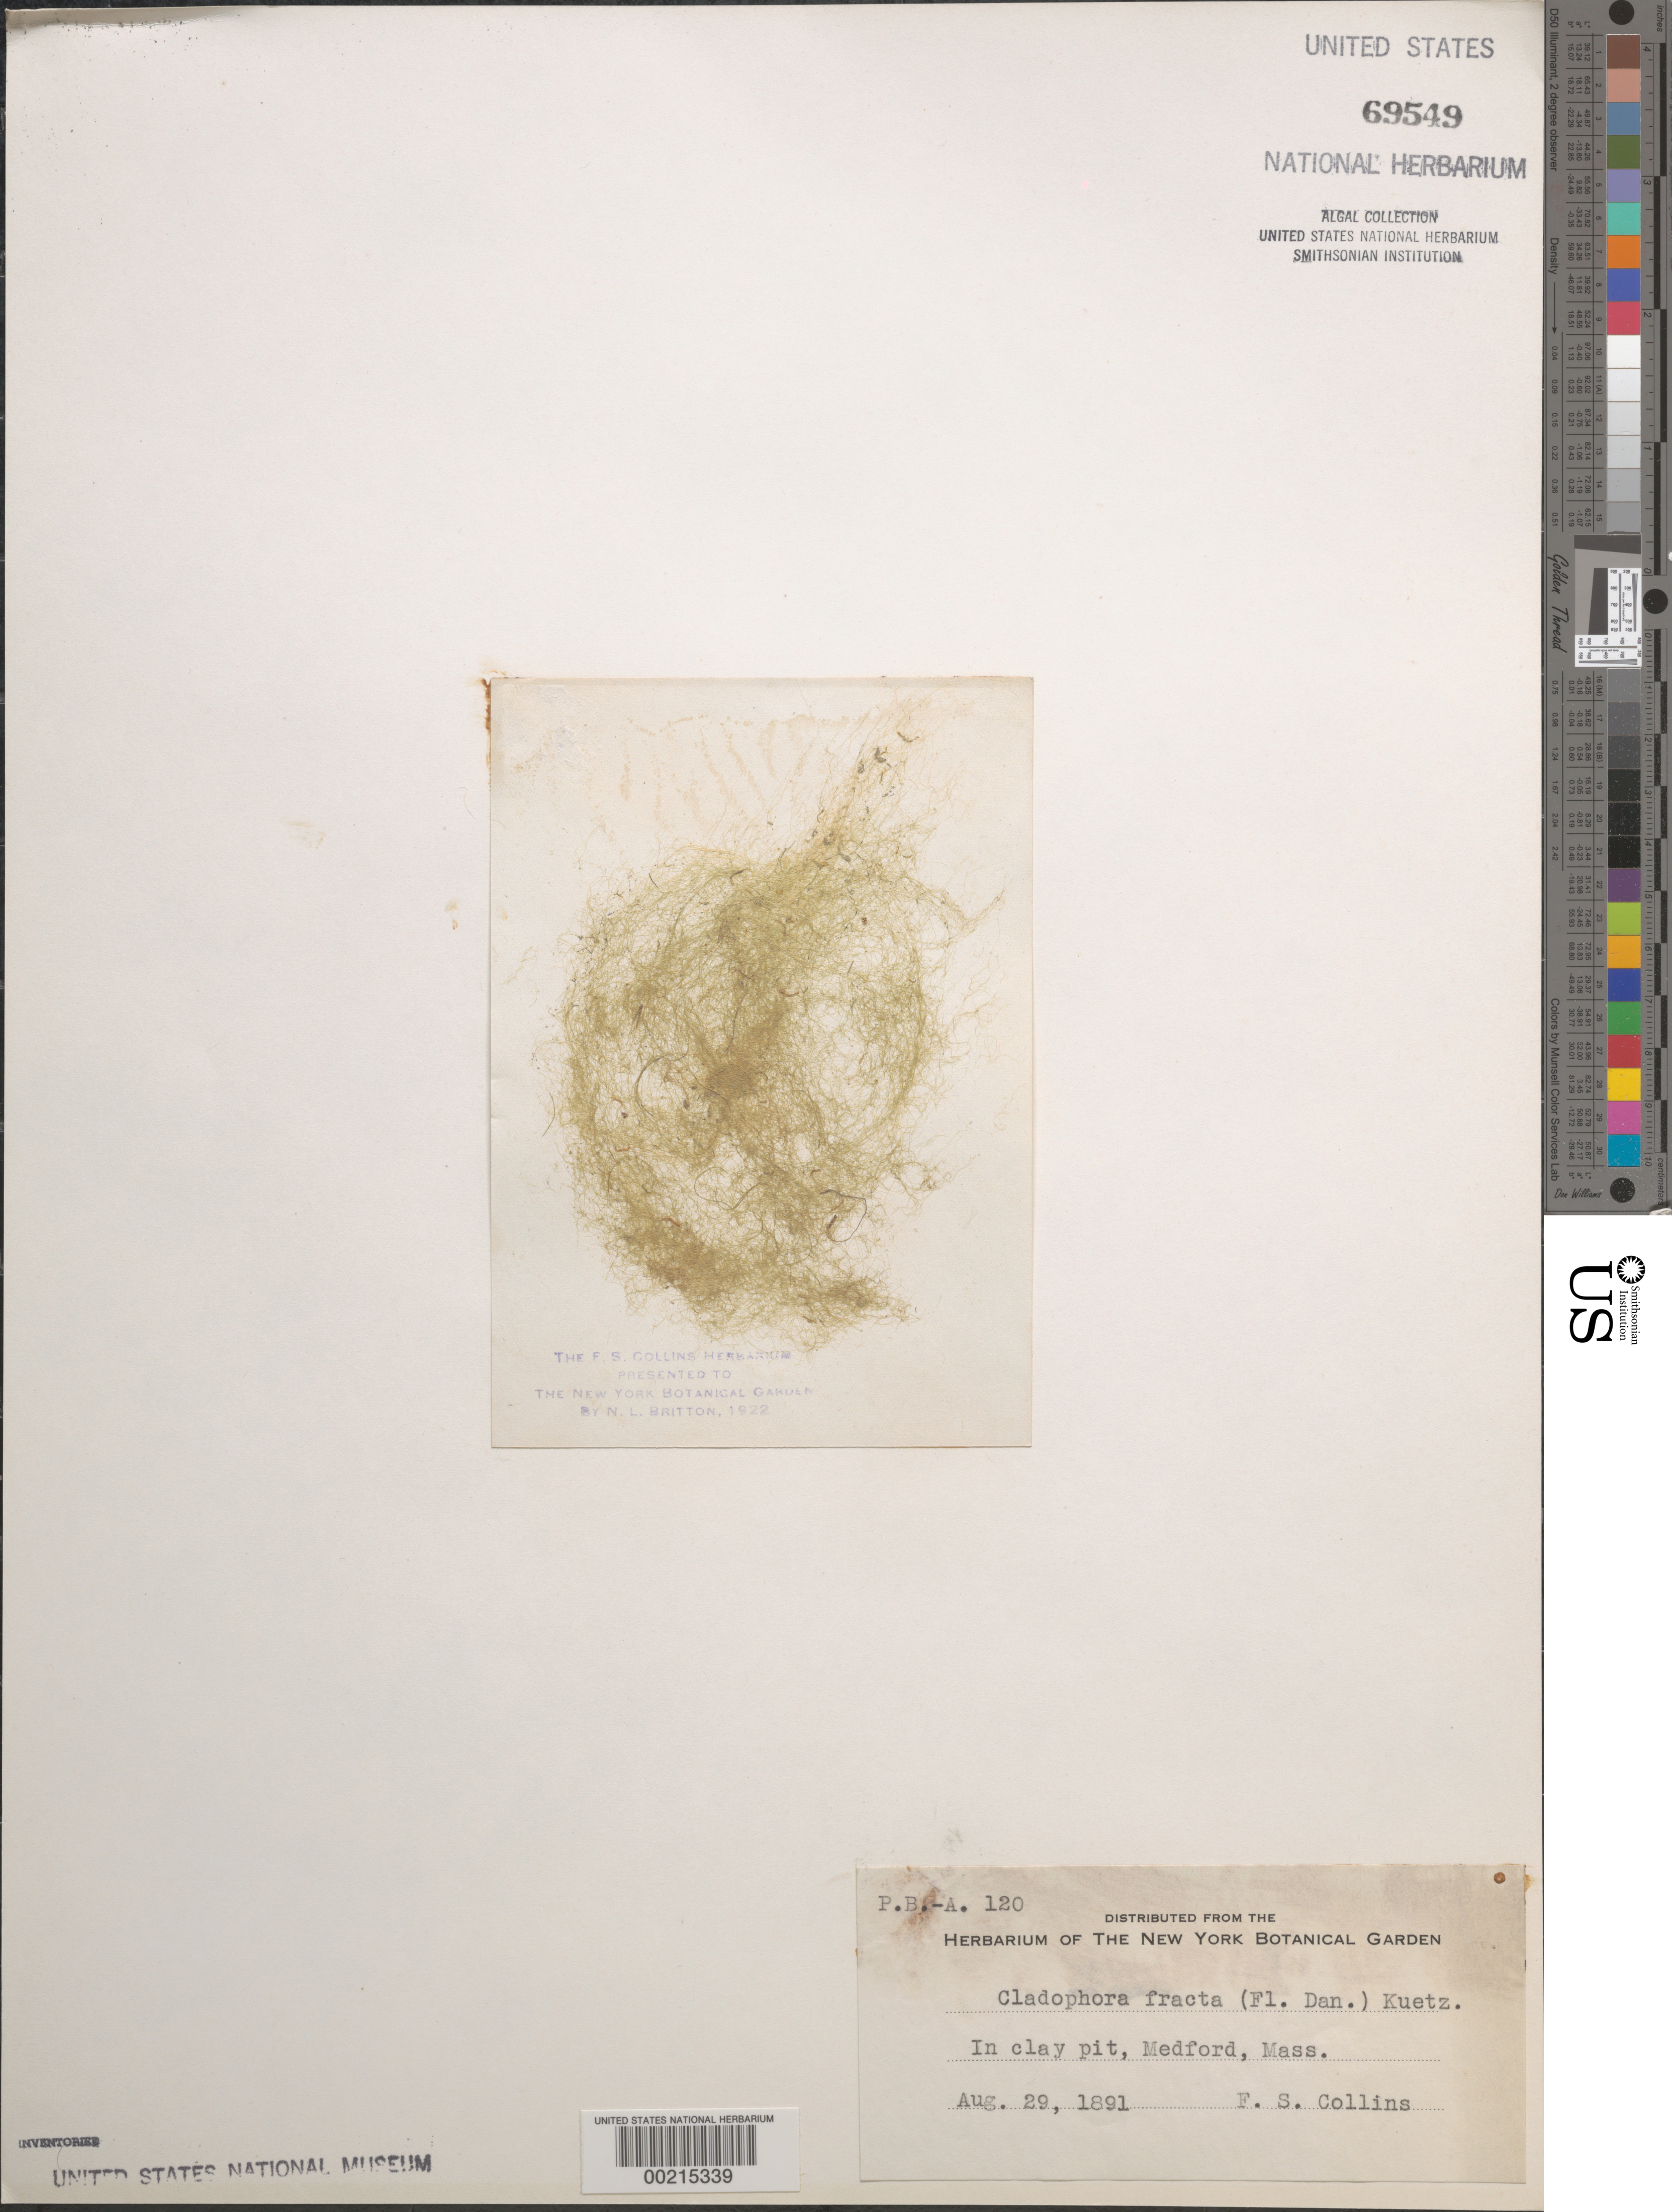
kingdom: Plantae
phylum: Chlorophyta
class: Ulvophyceae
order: Cladophorales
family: Cladophoraceae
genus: Cladophora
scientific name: Cladophora fracta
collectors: F. Collins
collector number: PB-A 120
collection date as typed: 29 Aug 1891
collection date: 1891-08-29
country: United States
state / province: Massachusetts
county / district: Middlesex County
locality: Medford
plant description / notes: Collins, Holden & Setchell, Phycotheca Boreali-Americana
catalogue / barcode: US 69549